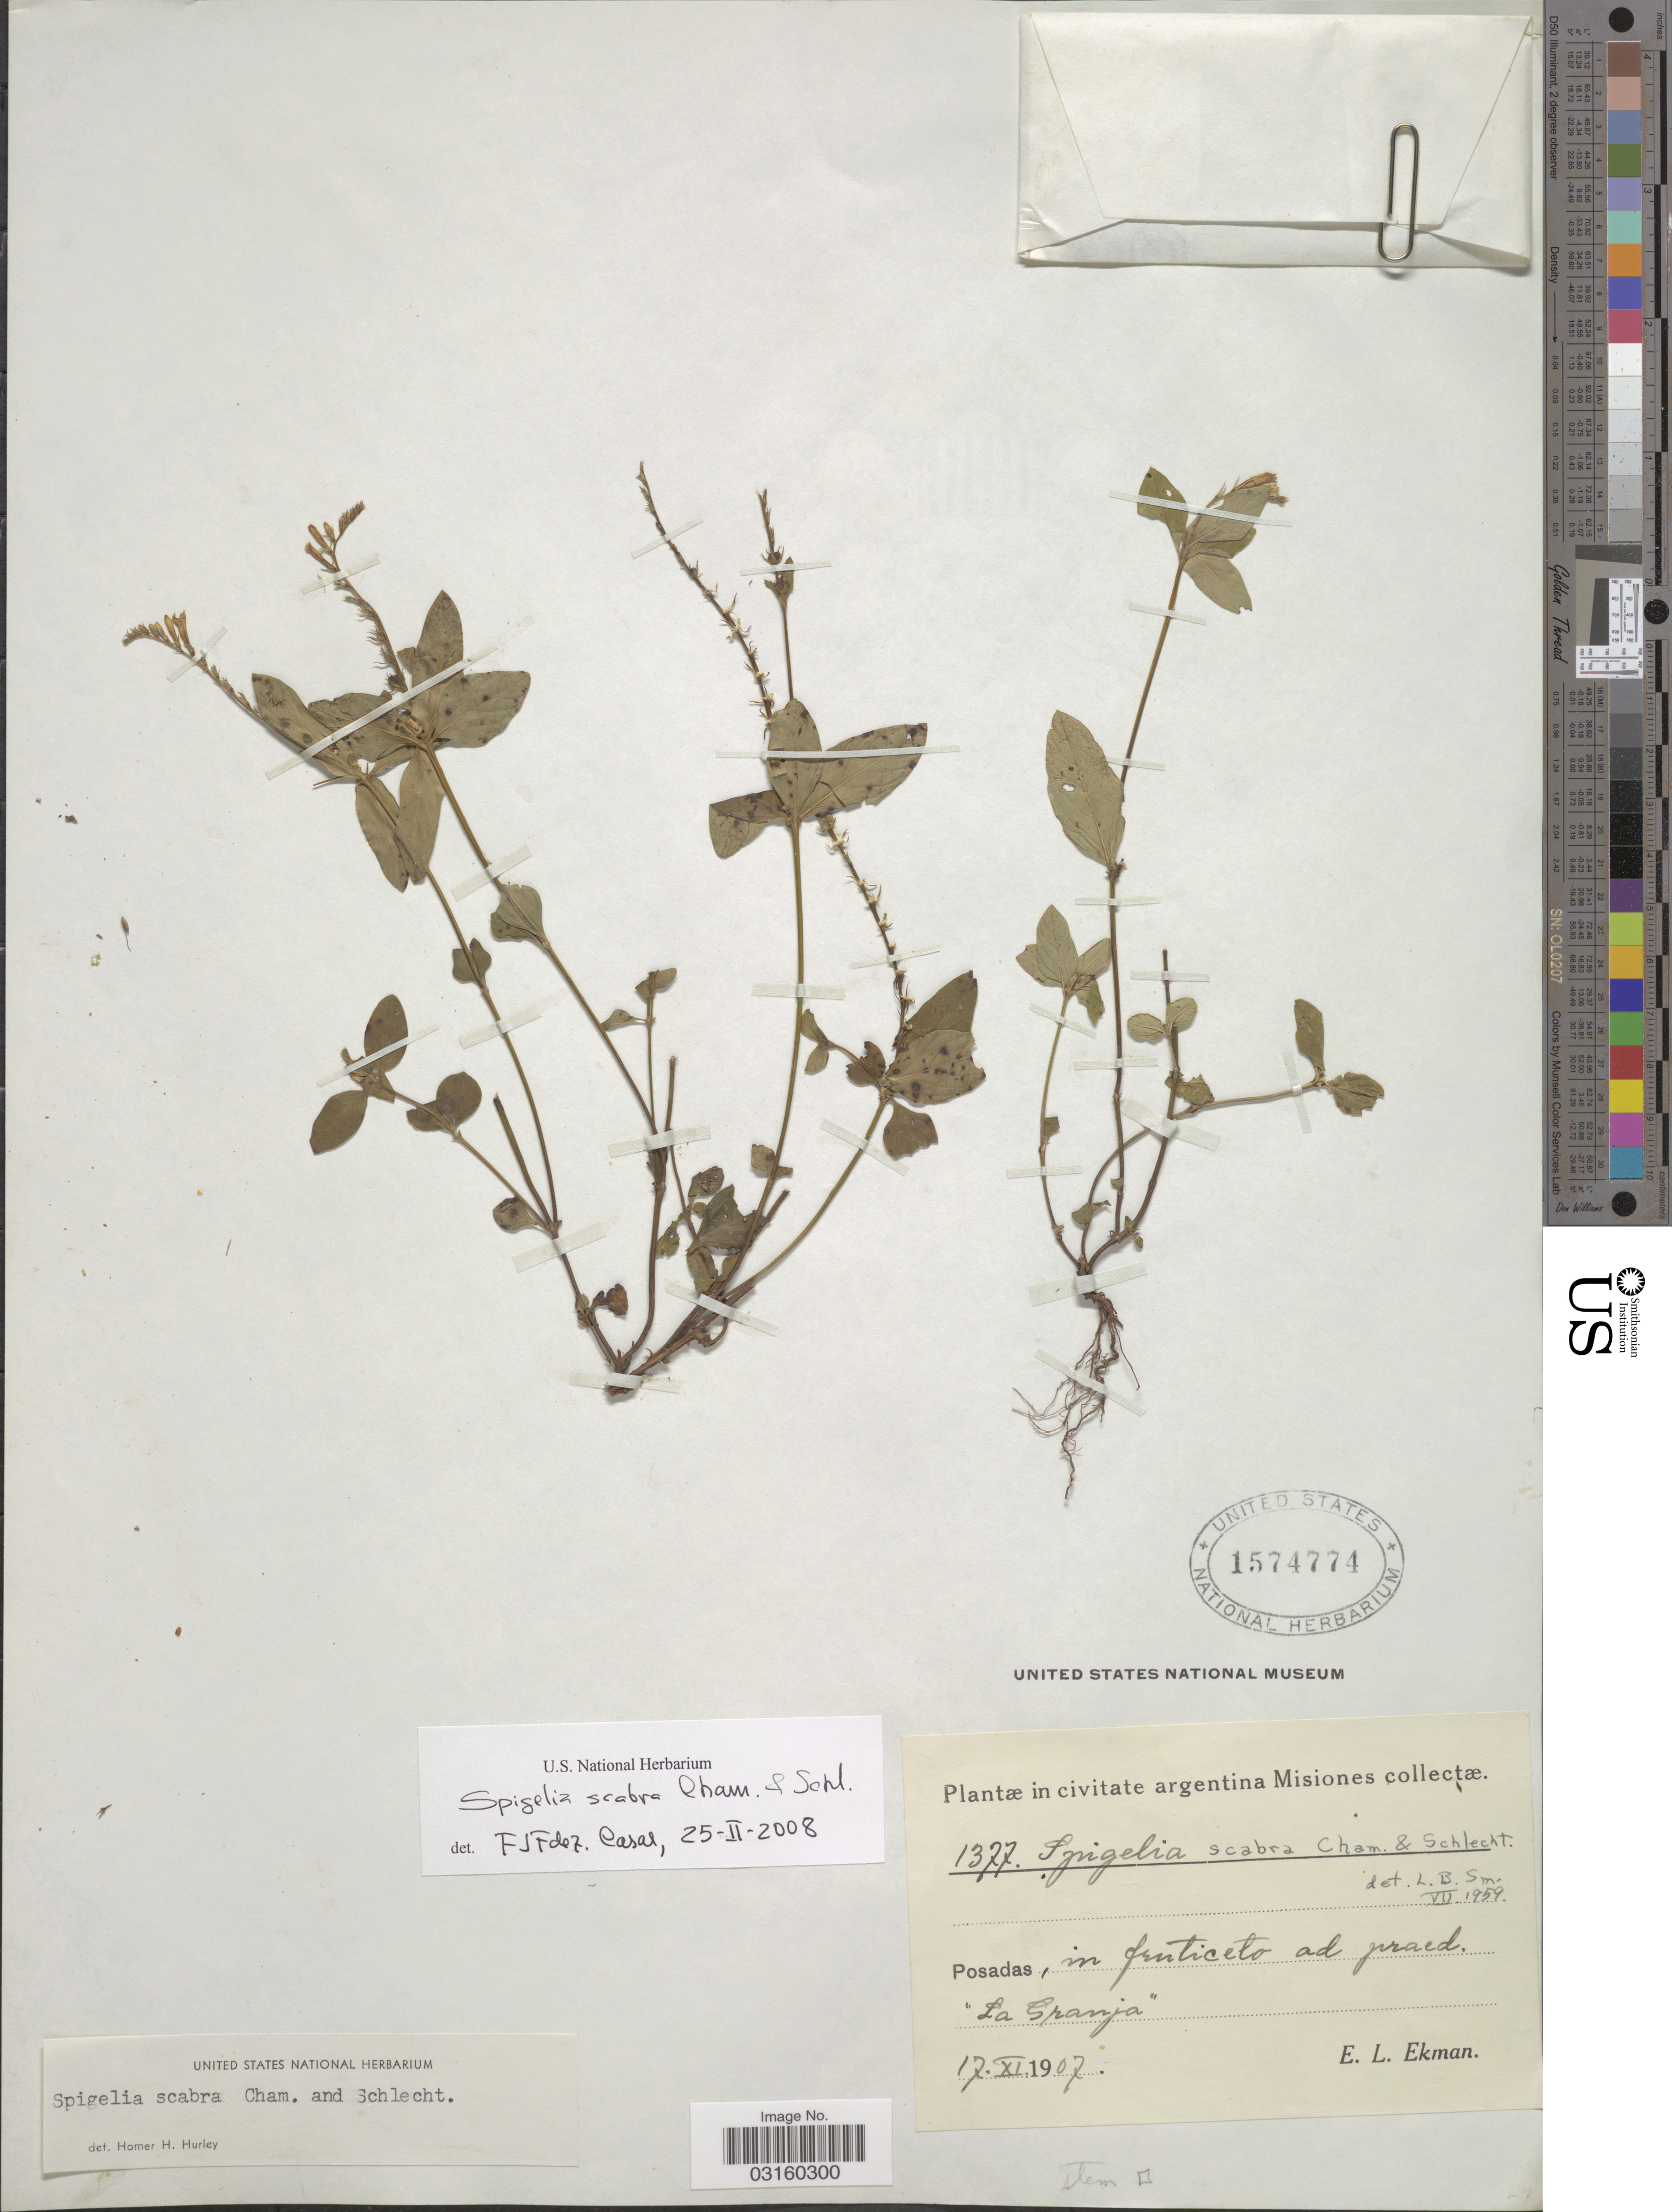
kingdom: Plantae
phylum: Tracheophyta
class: Magnoliopsida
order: Gentianales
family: Loganiaceae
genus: Spigelia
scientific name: Spigelia scabra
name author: Cham. & Schltdl.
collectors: E. L. Ekman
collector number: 1377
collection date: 1907-11-17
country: Argentina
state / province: Misiones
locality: Posadas, in fruticeto ad praed., "La Granja".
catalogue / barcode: US 1574774